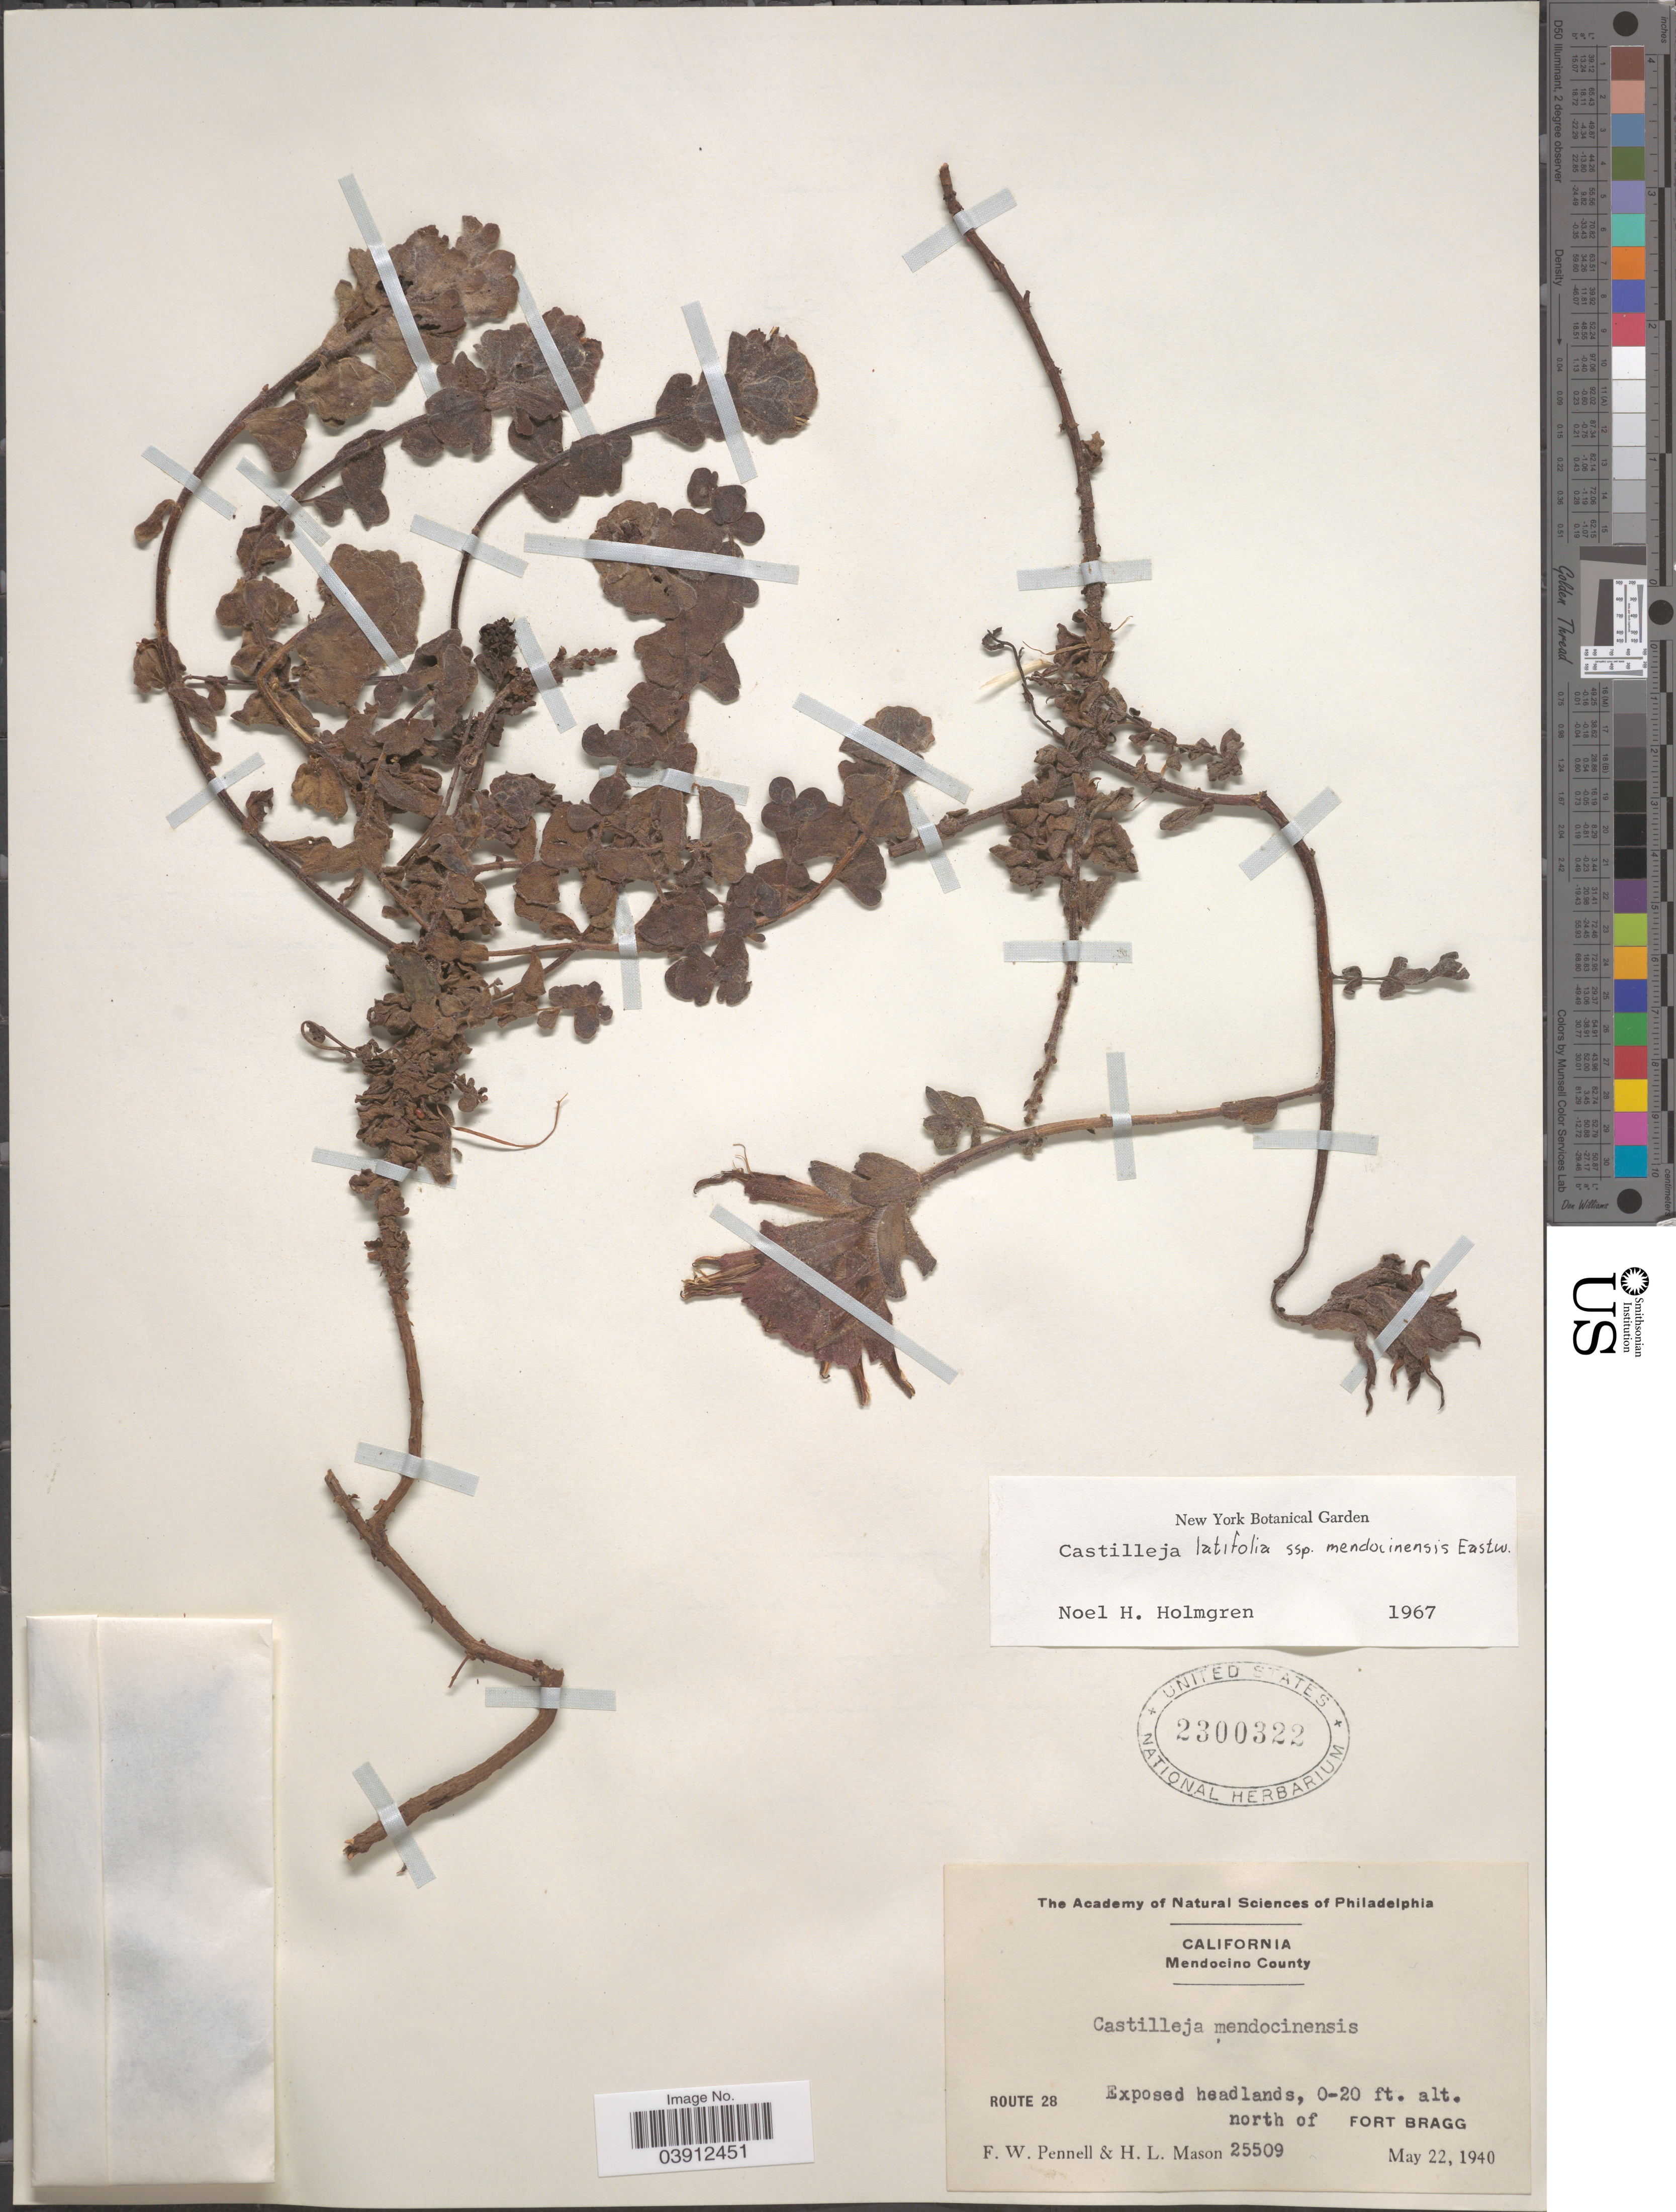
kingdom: Plantae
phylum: Tracheophyta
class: Magnoliopsida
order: Lamiales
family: Orobanchaceae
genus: Castilleja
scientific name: Castilleja latifolia subsp. mendocinensis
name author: Eastw.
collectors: F. W. Pennell & H. L. Mason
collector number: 25509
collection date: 1940-05-22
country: United States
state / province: California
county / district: Mendocino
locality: Mendocino County. Route 28 Exposed headlands, north of Fort Bragg.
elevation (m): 0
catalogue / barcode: US 2300322